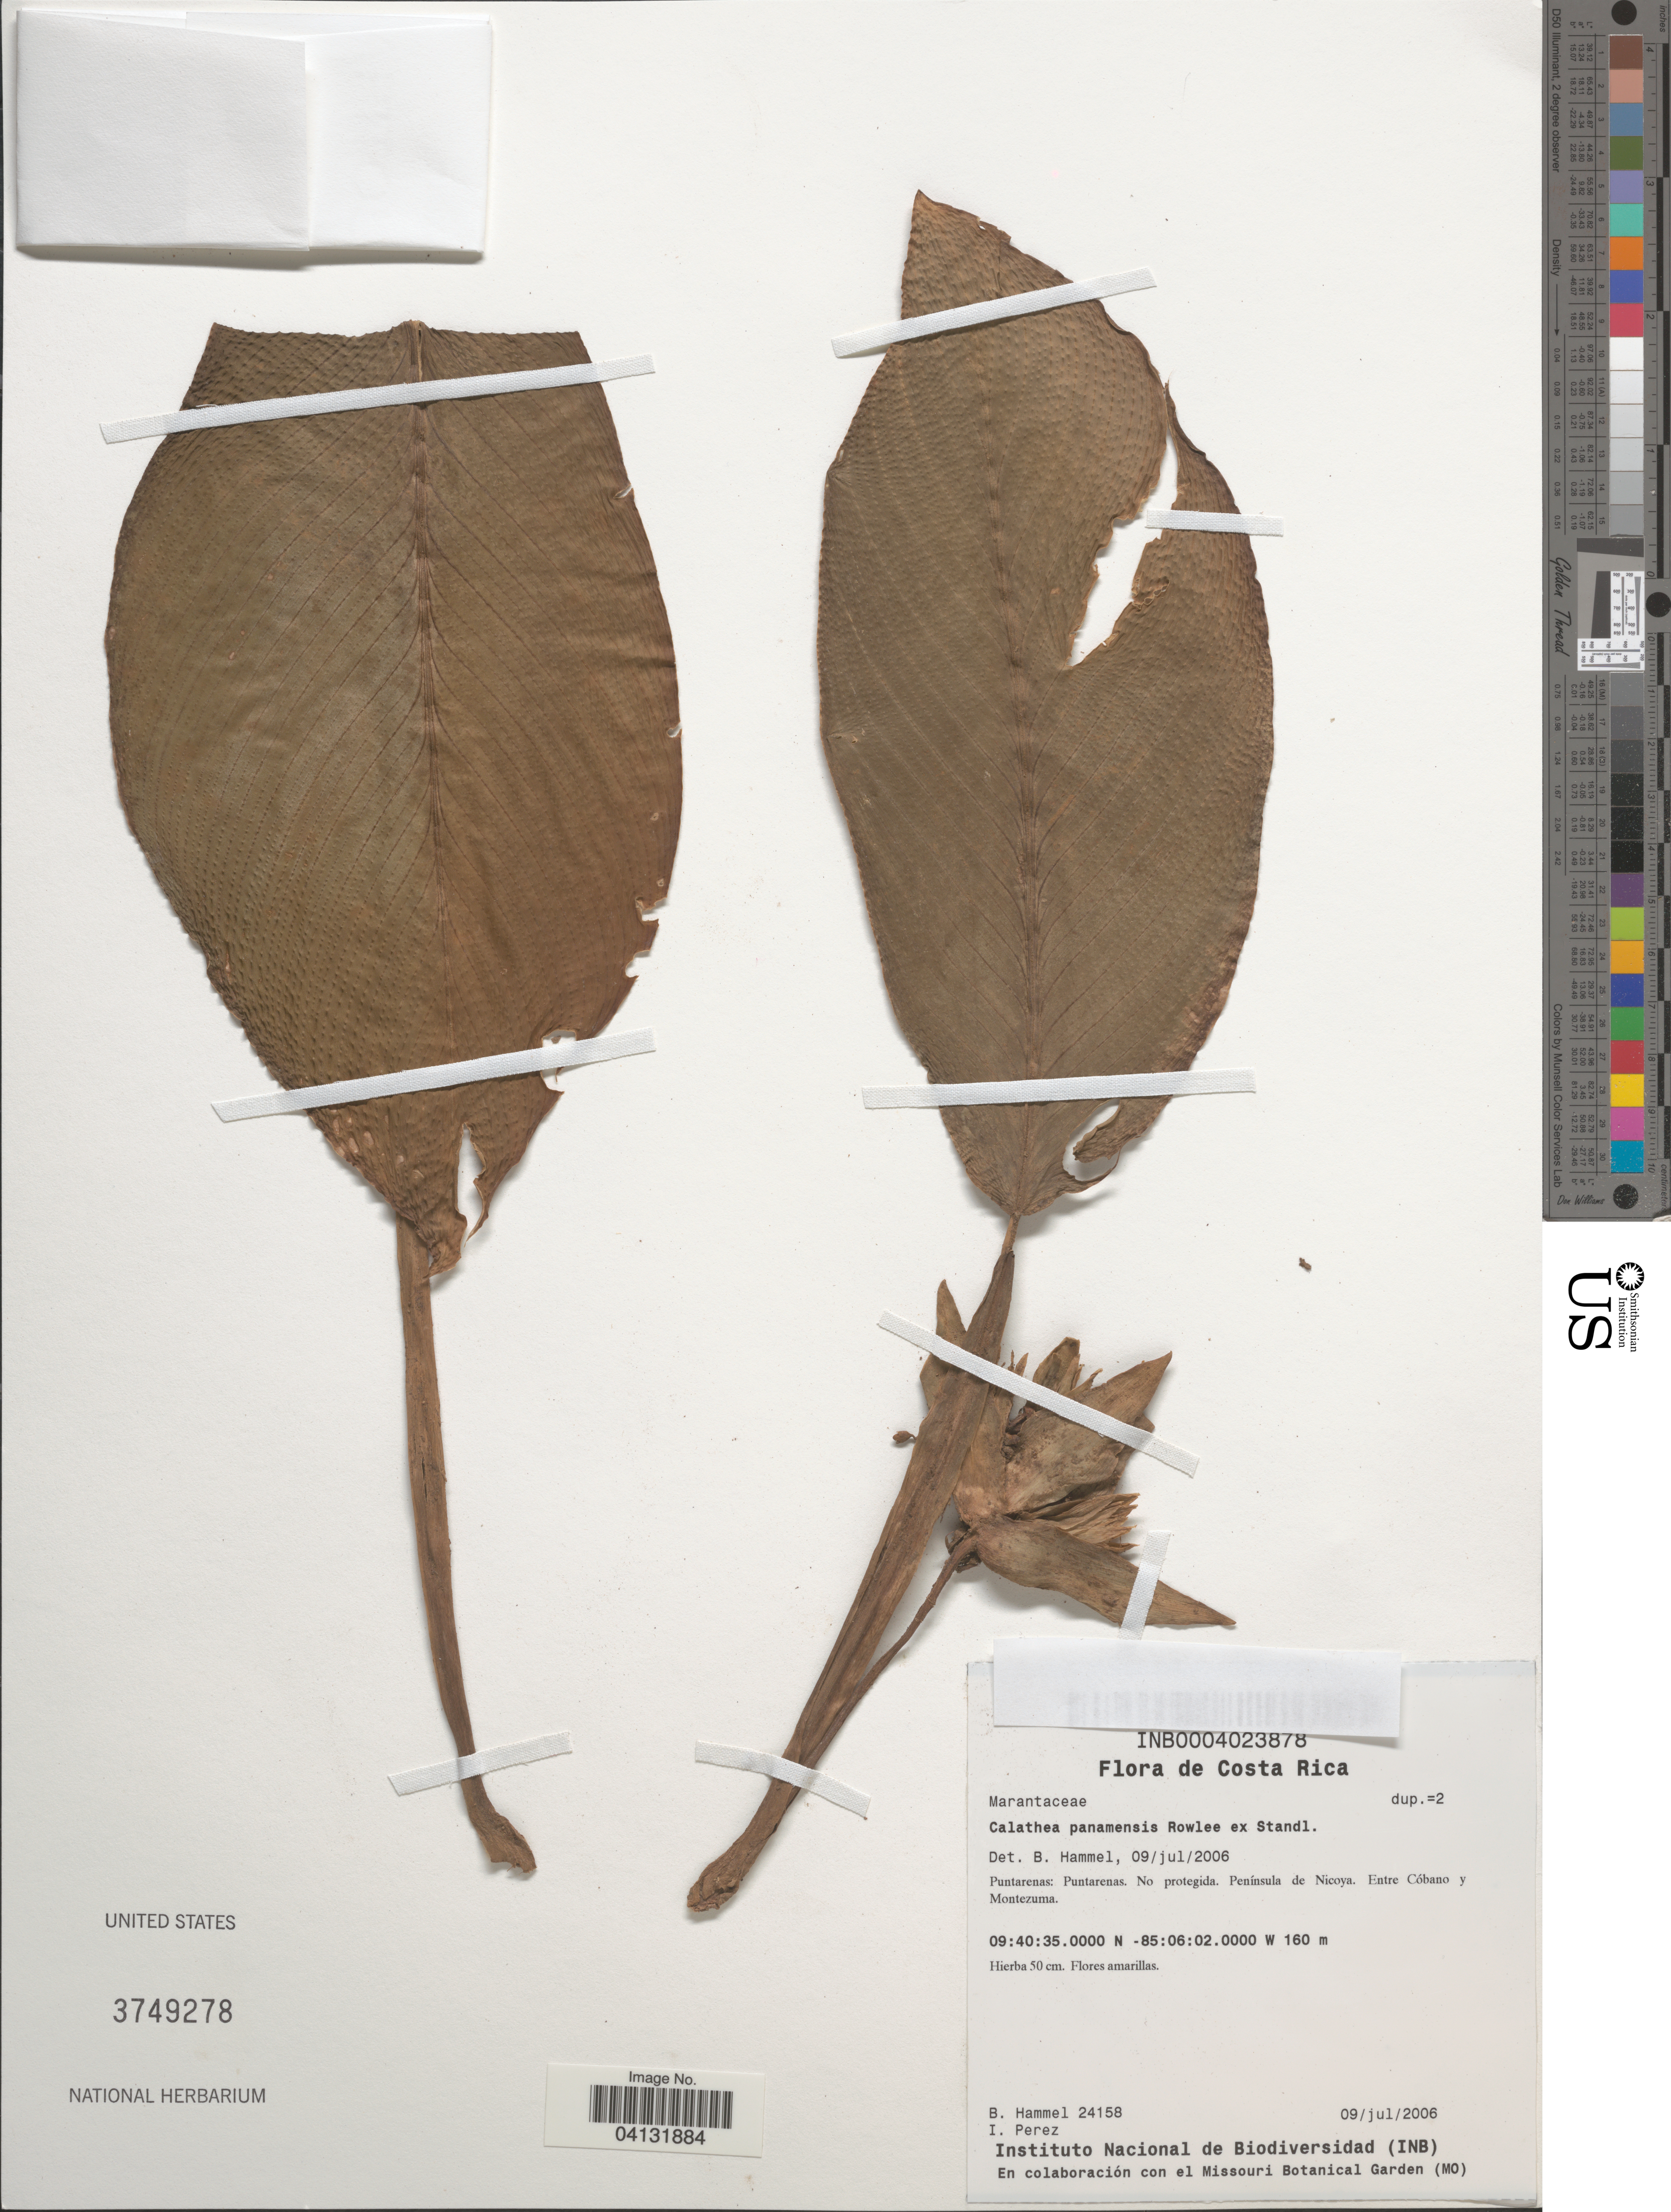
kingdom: Plantae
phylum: Tracheophyta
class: Liliopsida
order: Zingiberales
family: Marantaceae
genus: Calathea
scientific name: Calathea panamensis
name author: Rowlee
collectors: B. Hammel & I. Pérez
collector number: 24158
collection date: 2006-07-09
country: Costa Rica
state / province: Puntarenas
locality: Puntarenas. No protegida. Península de Nicoya. Entre Cóbano y Montezuma.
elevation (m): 160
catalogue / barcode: US 3749278